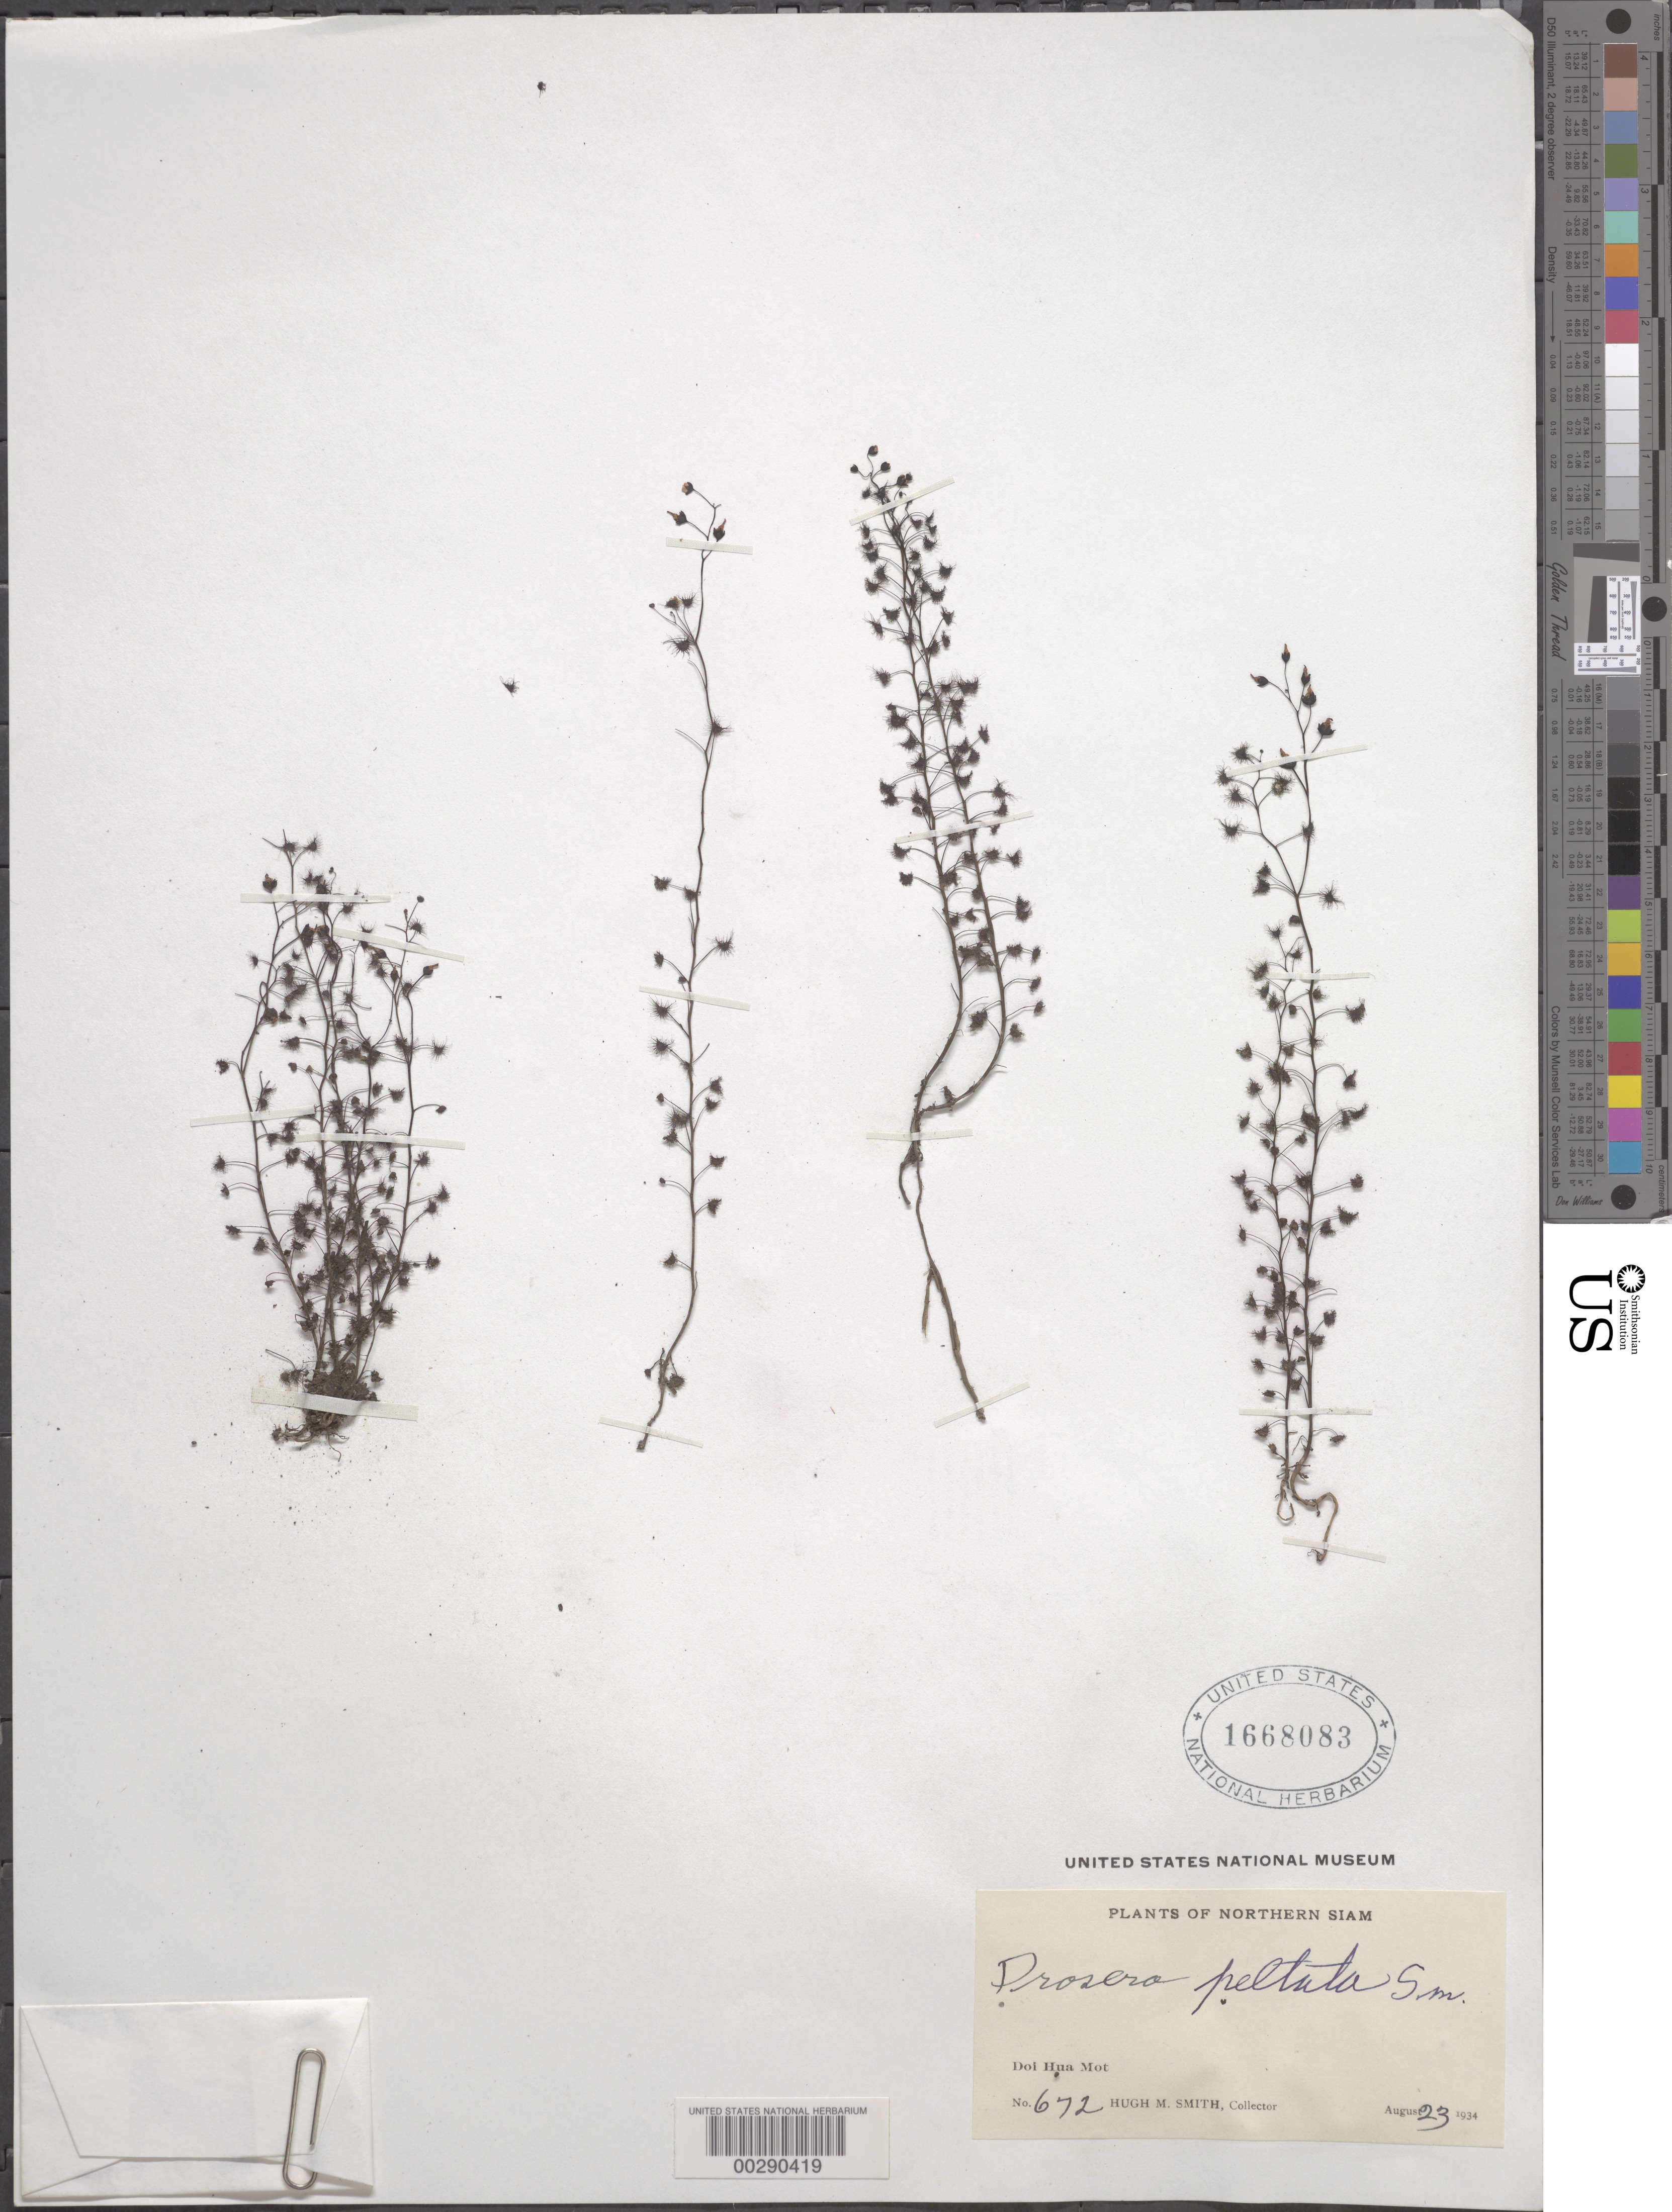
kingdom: Plantae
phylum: Tracheophyta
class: Magnoliopsida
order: Caryophyllales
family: Droseraceae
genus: Drosera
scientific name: Drosera peltata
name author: Sm. ex Willd.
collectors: H. M. Smith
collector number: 672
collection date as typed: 23 Aug 1934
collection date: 1934-08-23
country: Thailand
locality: Doi hua mot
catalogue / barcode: US 1668083